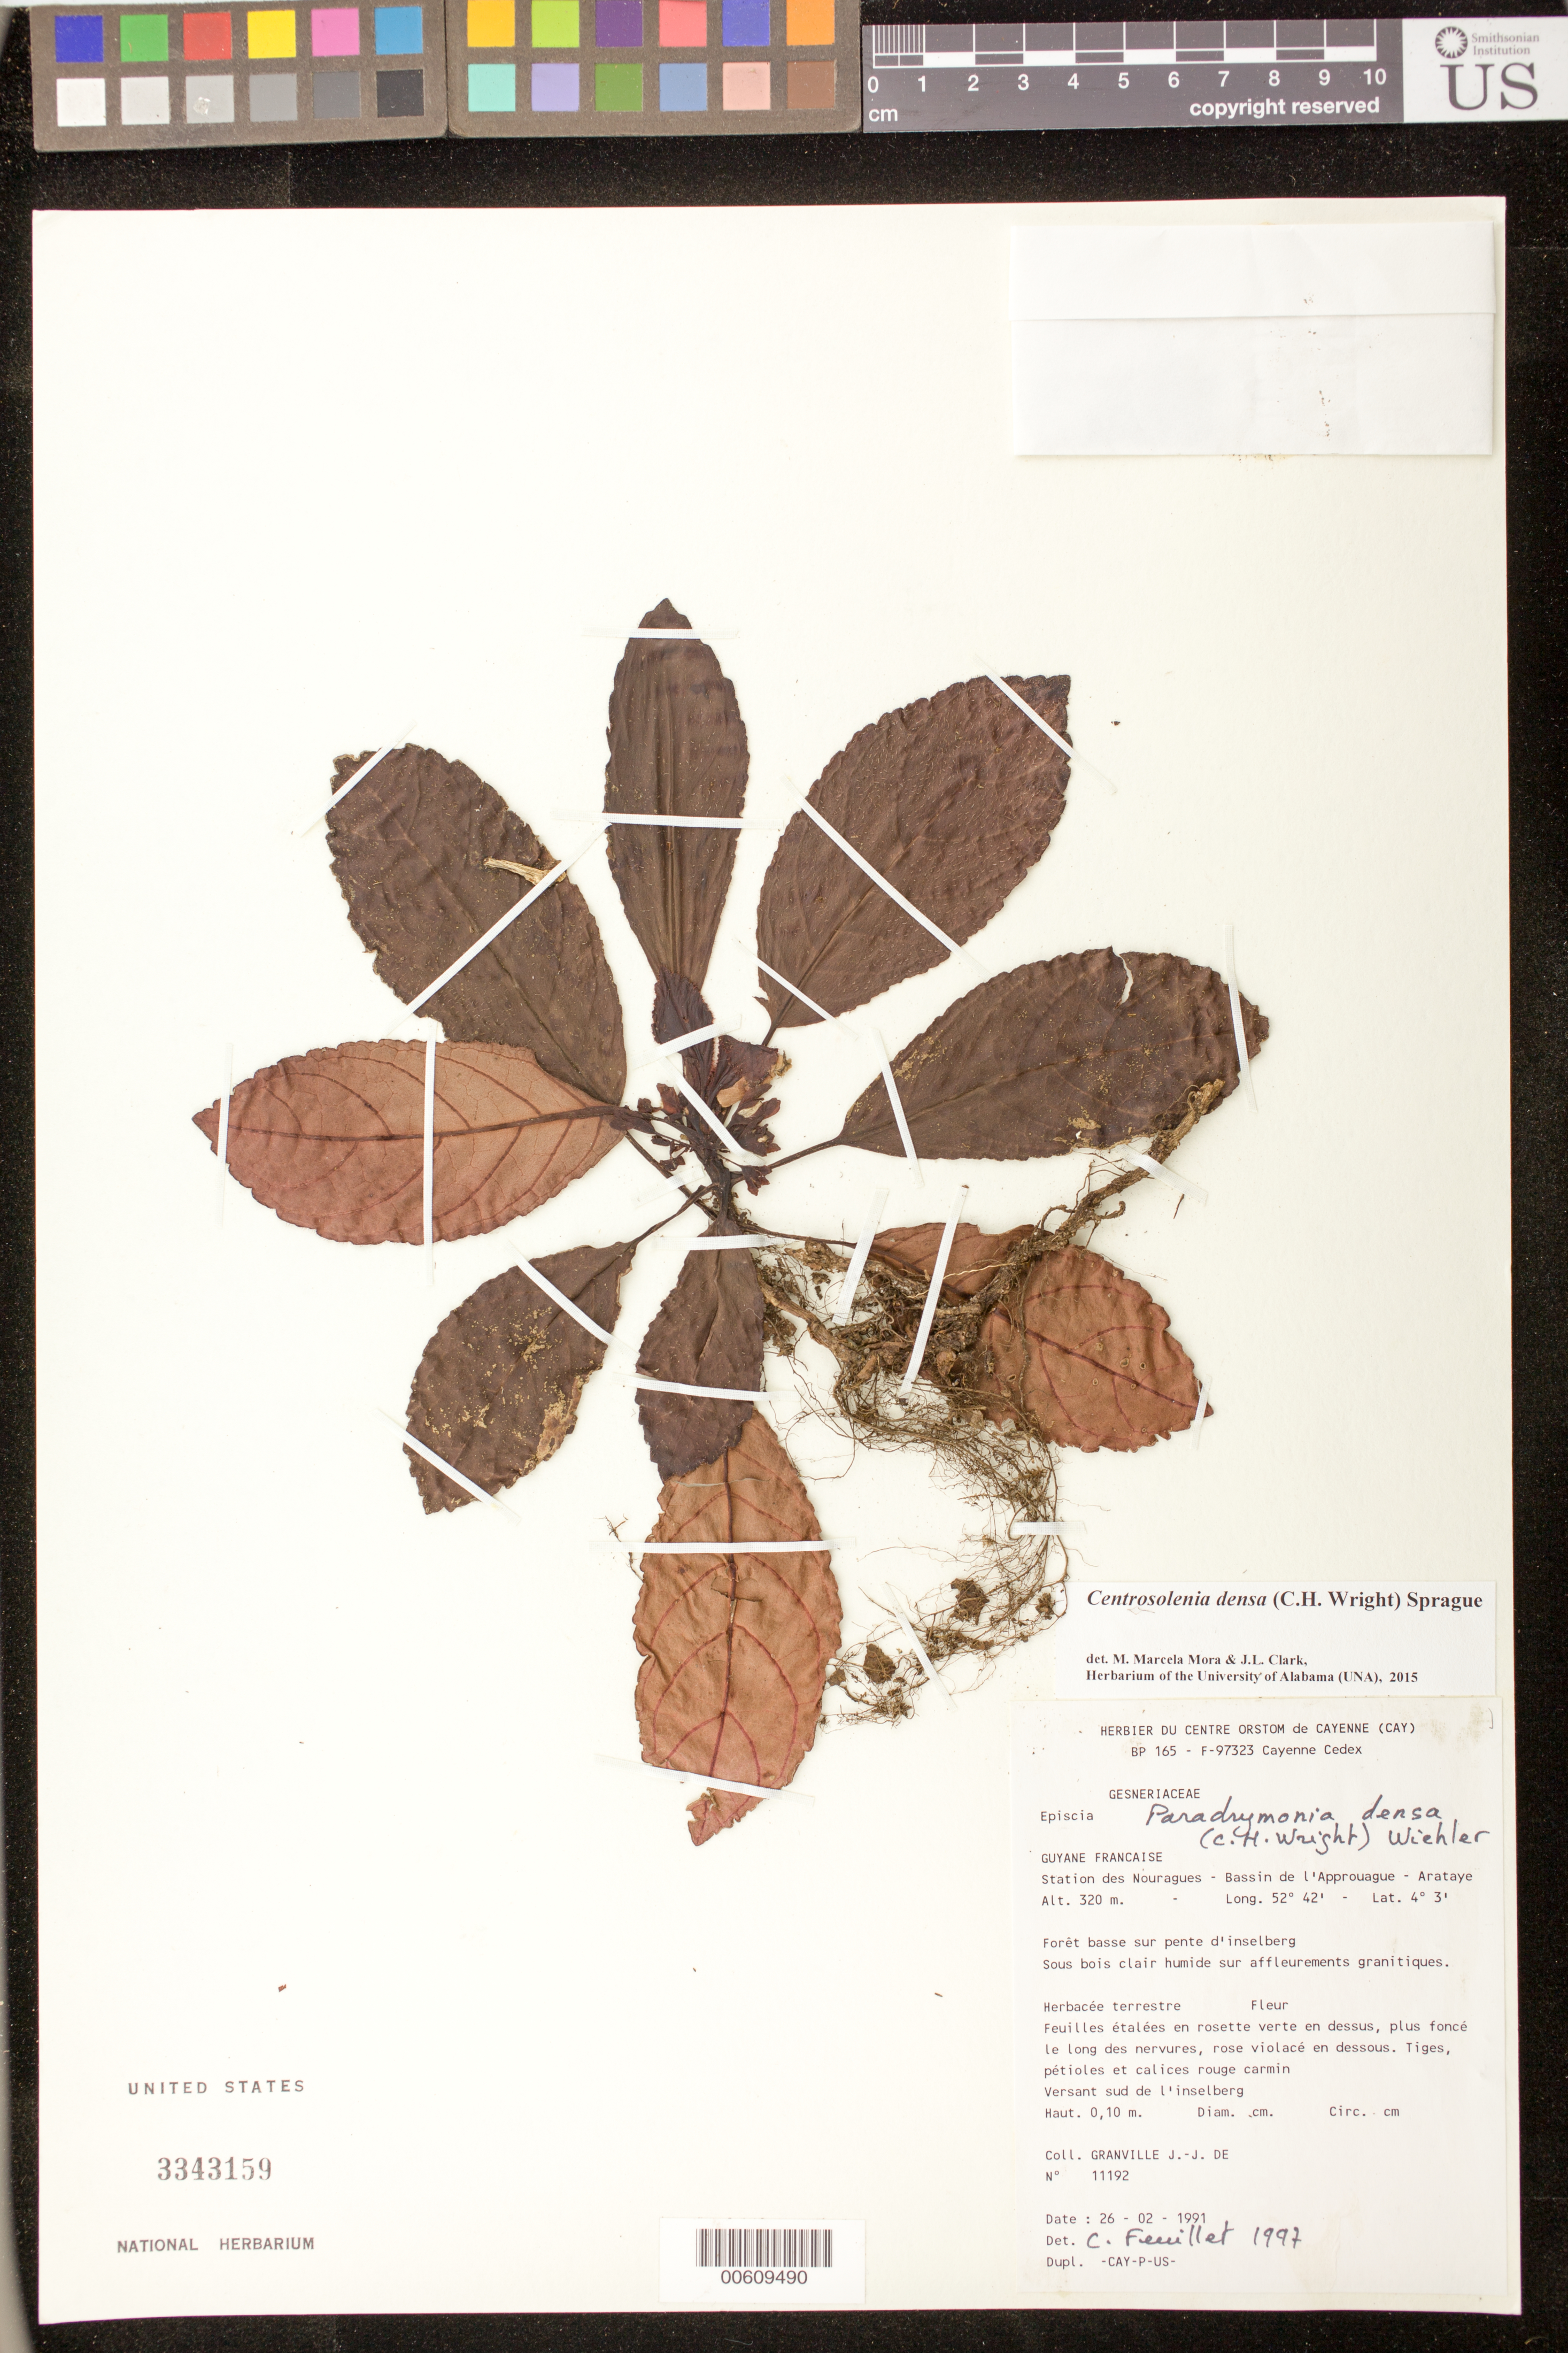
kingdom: Plantae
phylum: Tracheophyta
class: Magnoliopsida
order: Lamiales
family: Gesneriaceae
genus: Centrosolenia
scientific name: Centrosolenia densa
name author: (C.H. Wright) Sprague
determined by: Mora, M. M.; Clark, J. L.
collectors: J.-J. de Granville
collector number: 11192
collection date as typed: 26 Feb 1991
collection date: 1991-02-26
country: French Guiana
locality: Station des Nouragues, bassin de l'Approuague, Arataye; versant sud de l'inselberg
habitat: Forêt basse sur pente d'inselberg; sous bois clair humide sur affleurements granitiques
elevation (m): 320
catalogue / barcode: US 3343159